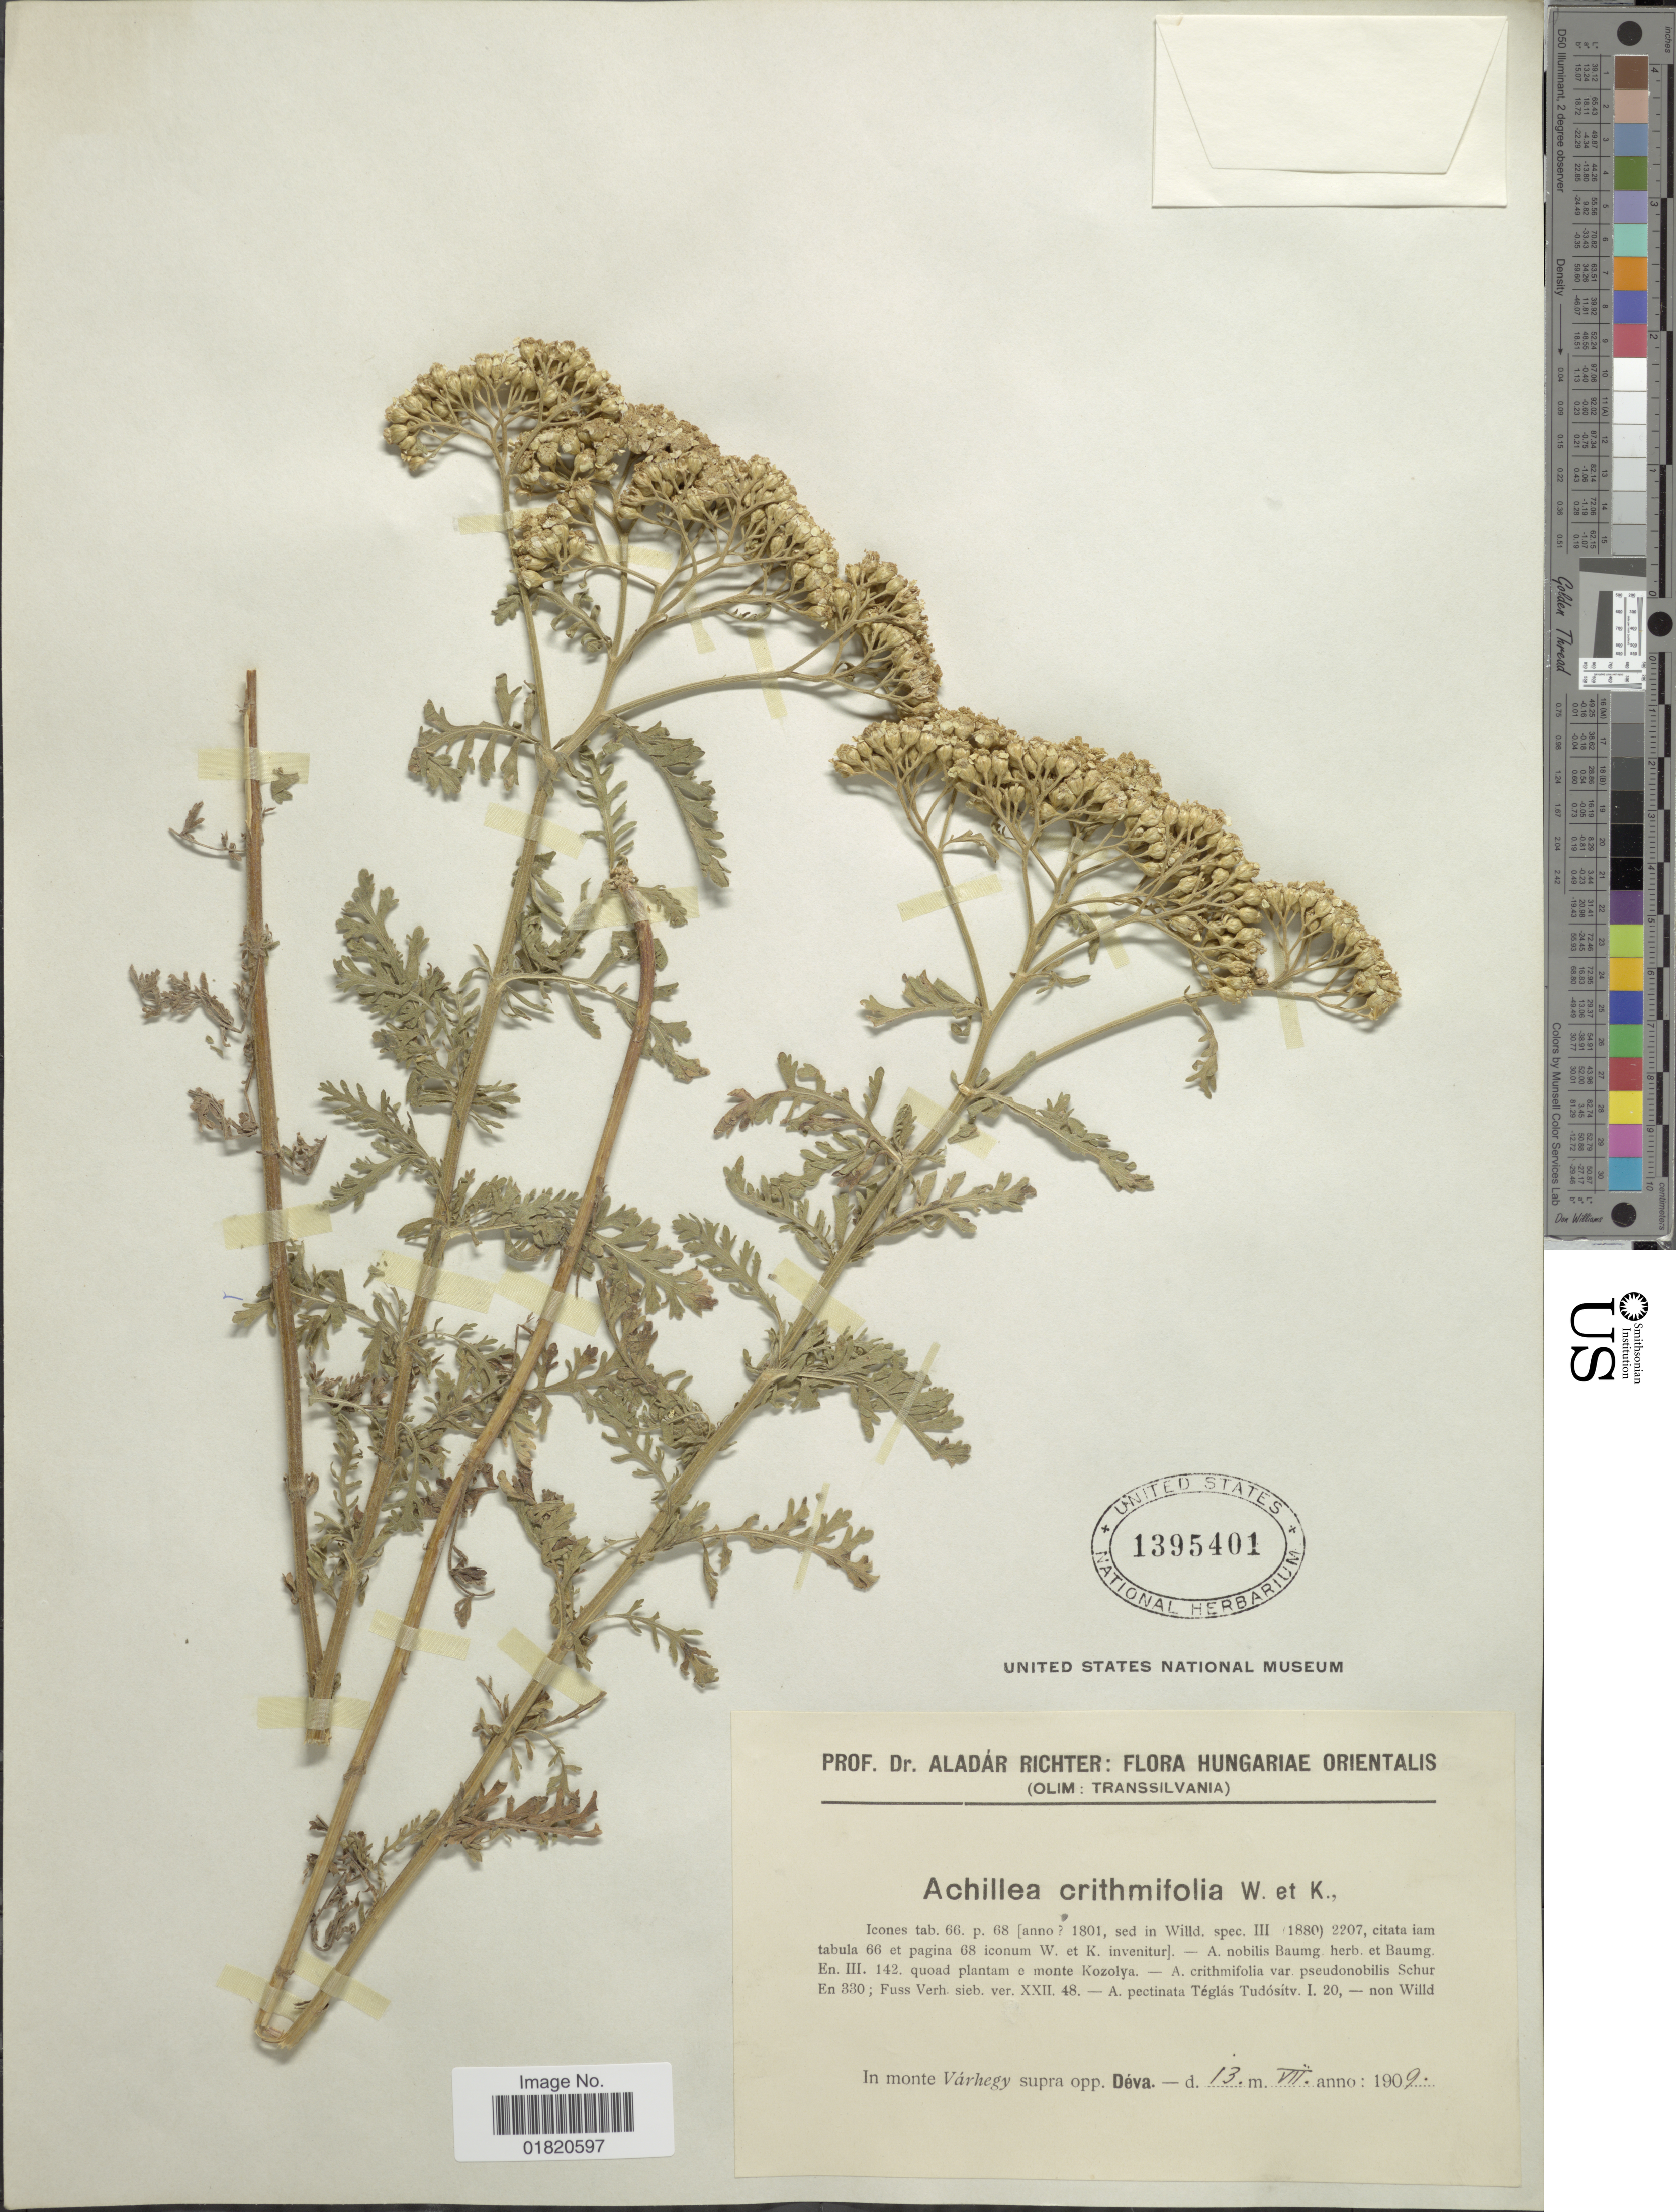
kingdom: Plantae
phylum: Tracheophyta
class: Magnoliopsida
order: Asterales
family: Asteraceae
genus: Achillea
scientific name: Achillea crithmifolia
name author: Waldst. & Kit.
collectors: A. Richter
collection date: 1909-07-13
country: Hungary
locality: In monte Várghegy supra opp. Déva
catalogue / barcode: US 1395401